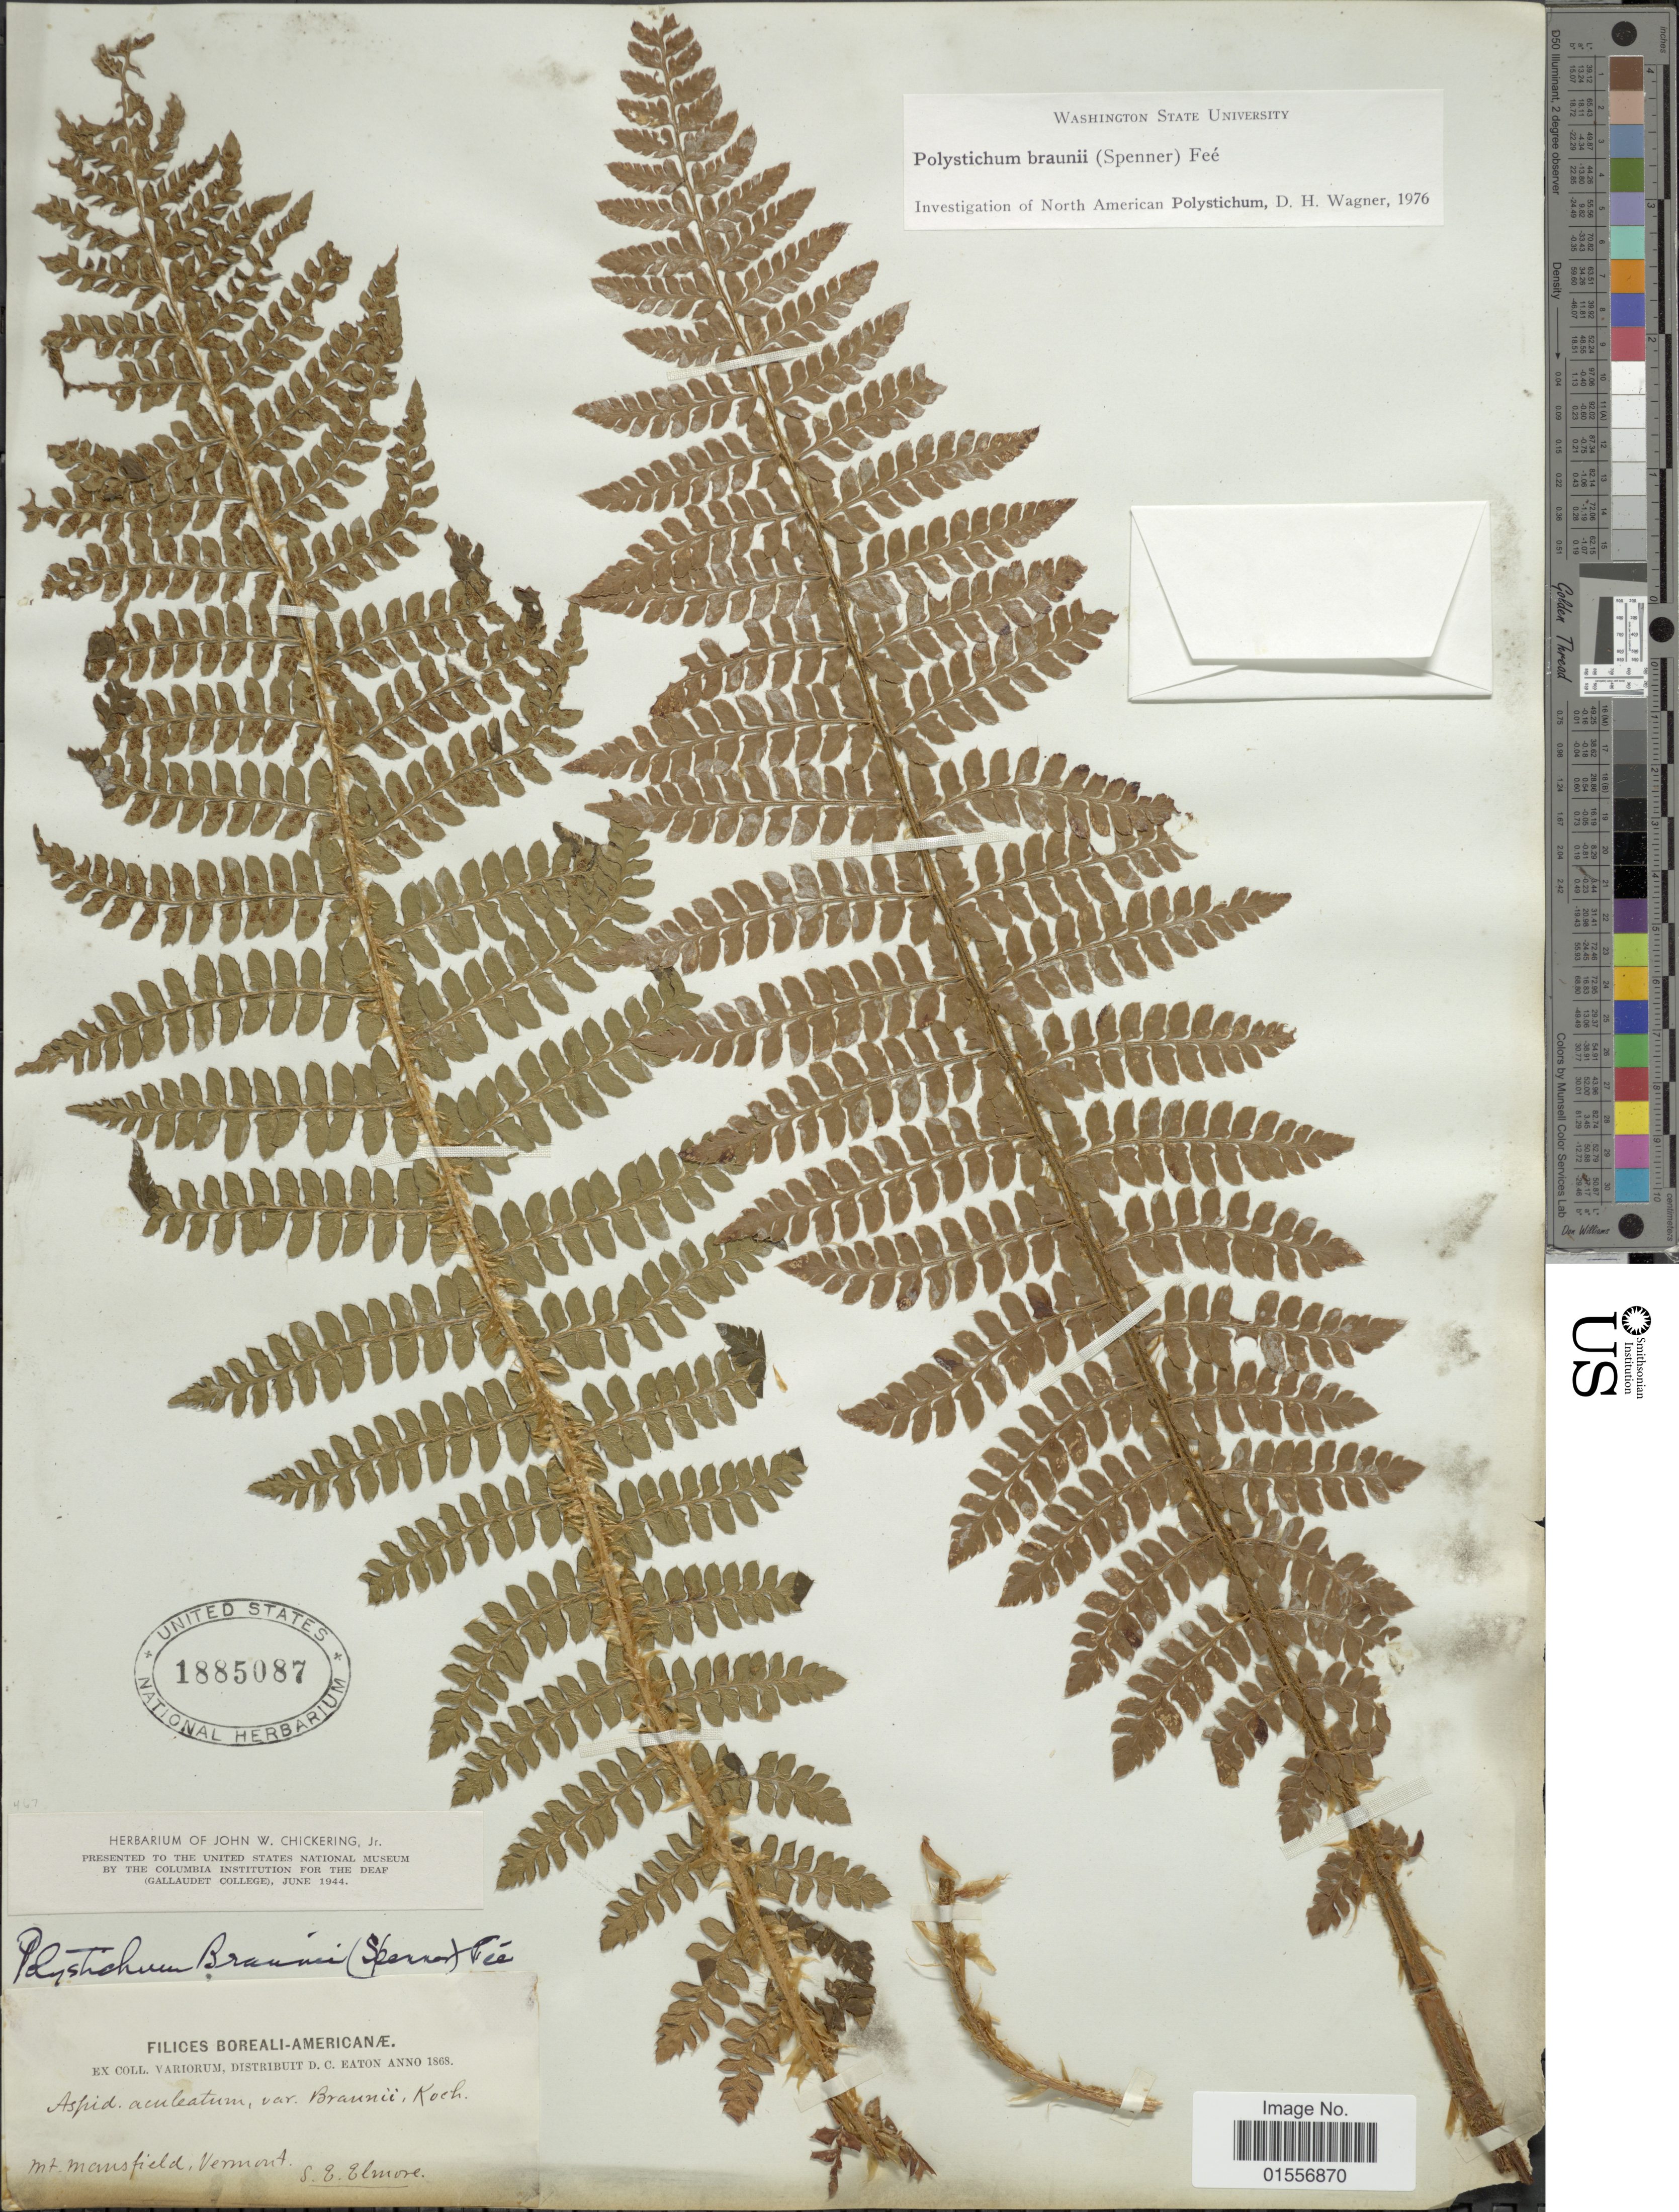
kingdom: Plantae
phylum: Tracheophyta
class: Polypodiopsida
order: Polypodiales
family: Dryopteridaceae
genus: Polystichum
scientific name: Polystichum braunii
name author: (Spenn.) Fée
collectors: S. Elmore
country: United States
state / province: Vermont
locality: Mt. Mansfield.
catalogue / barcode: US 1885087